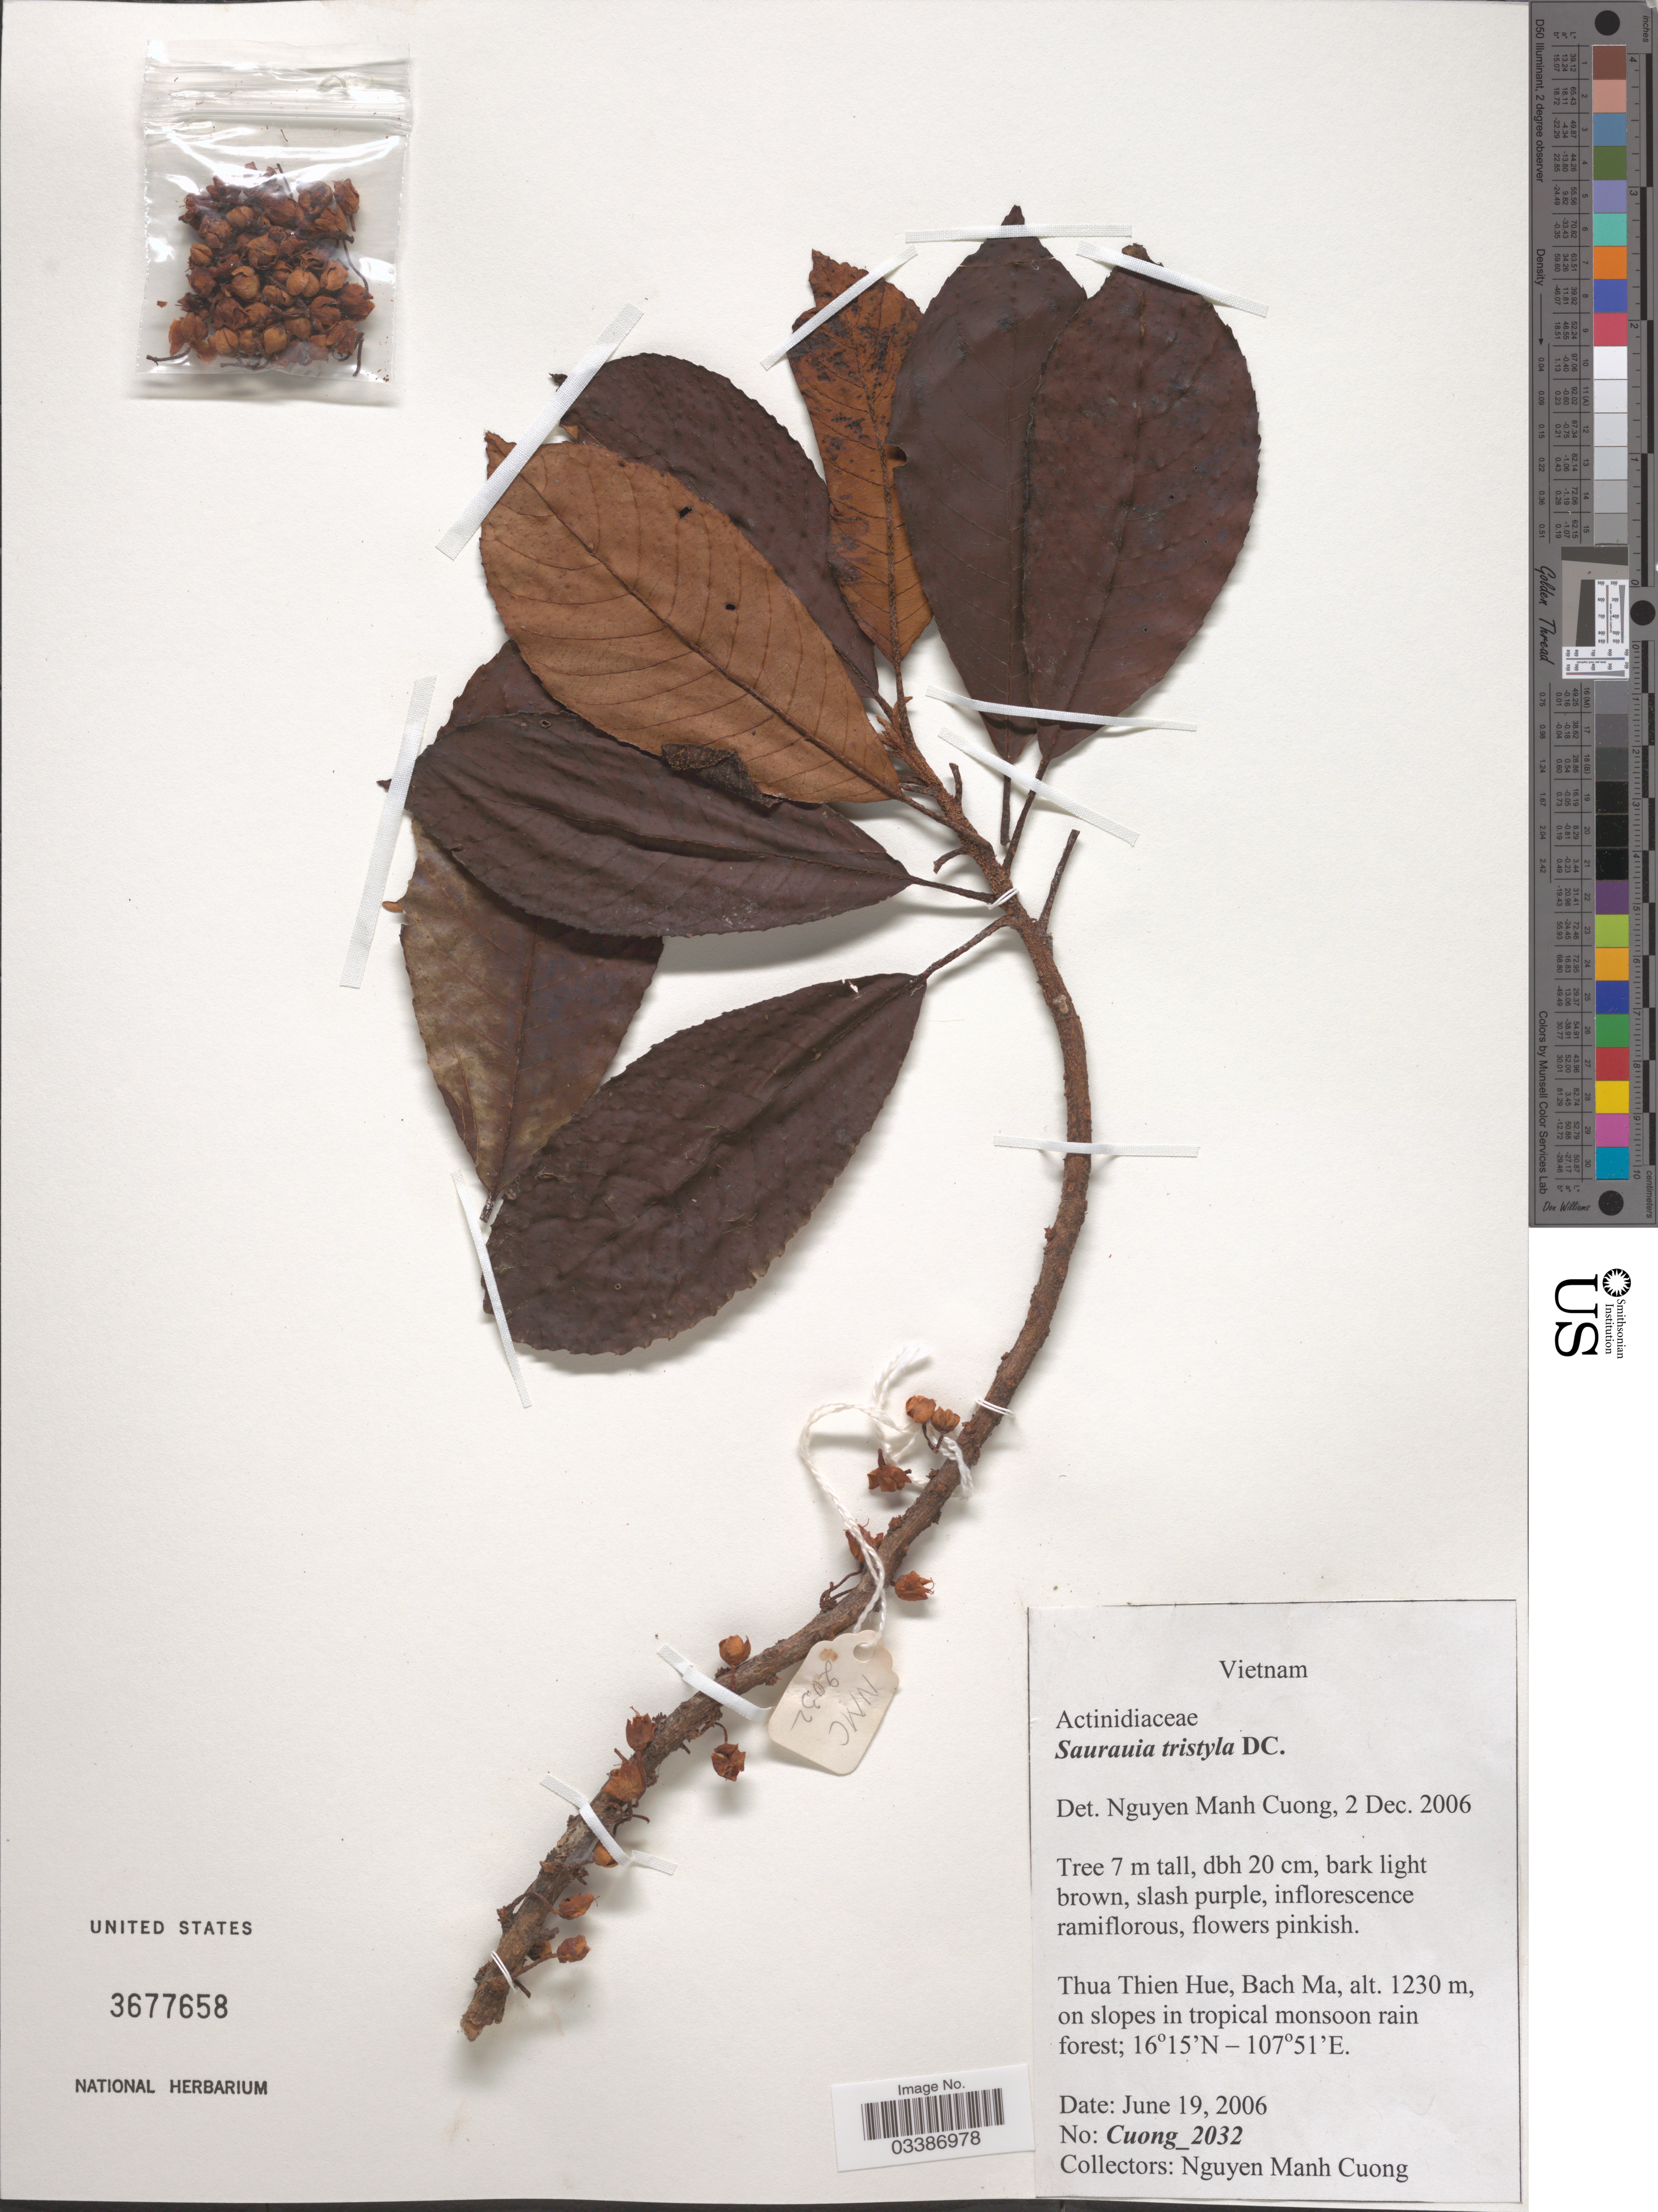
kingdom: Plantae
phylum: Tracheophyta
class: Magnoliopsida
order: Ericales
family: Actinidiaceae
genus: Saurauia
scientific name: Saurauia tristyla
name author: DC.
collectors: N. M. Cuong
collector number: Cuong_2032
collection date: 2006-06-19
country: Vietnam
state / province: Thua Thien-Hue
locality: Bach Ma.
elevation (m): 1230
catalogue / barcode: US 3677658